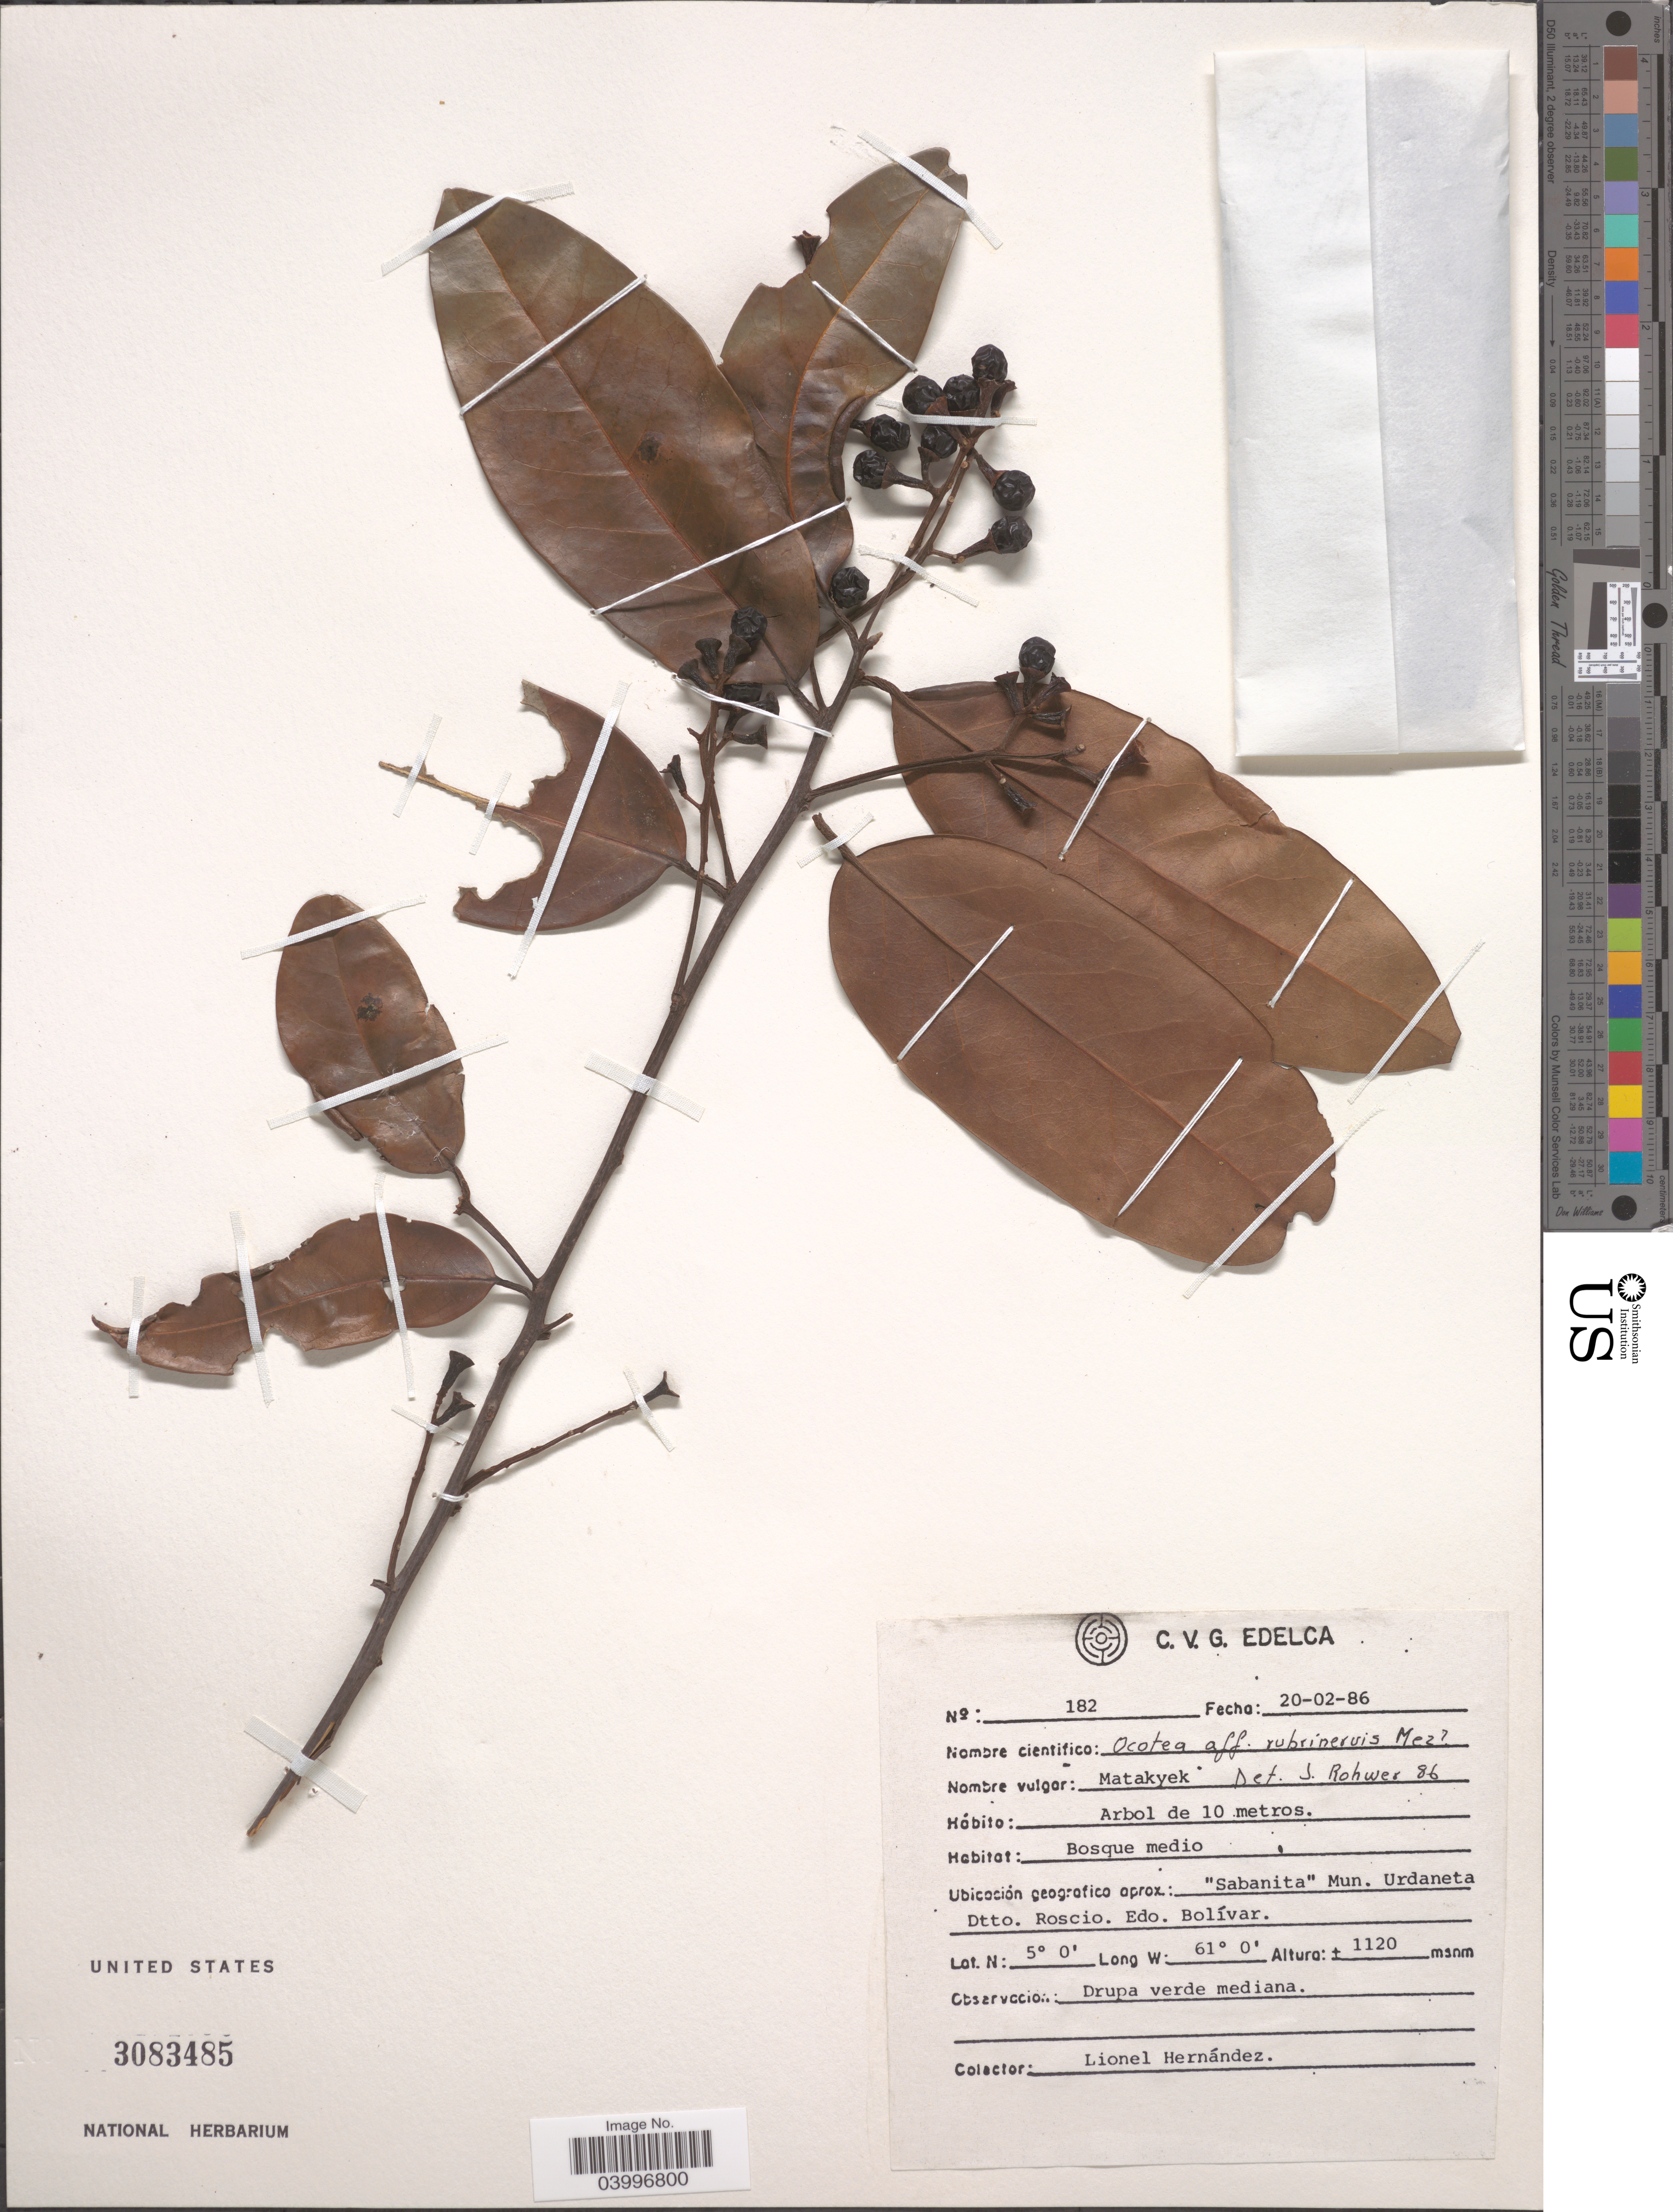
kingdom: Plantae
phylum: Tracheophyta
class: Magnoliopsida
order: Laurales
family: Lauraceae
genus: Ocotea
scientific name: Ocotea rubrinervis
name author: Mez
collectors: L. Hernández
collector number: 182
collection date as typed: Transcribed d/m/y: 20/2/86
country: Venezuela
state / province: Bolívar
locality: Sabanaita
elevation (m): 1120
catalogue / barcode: US 3083485